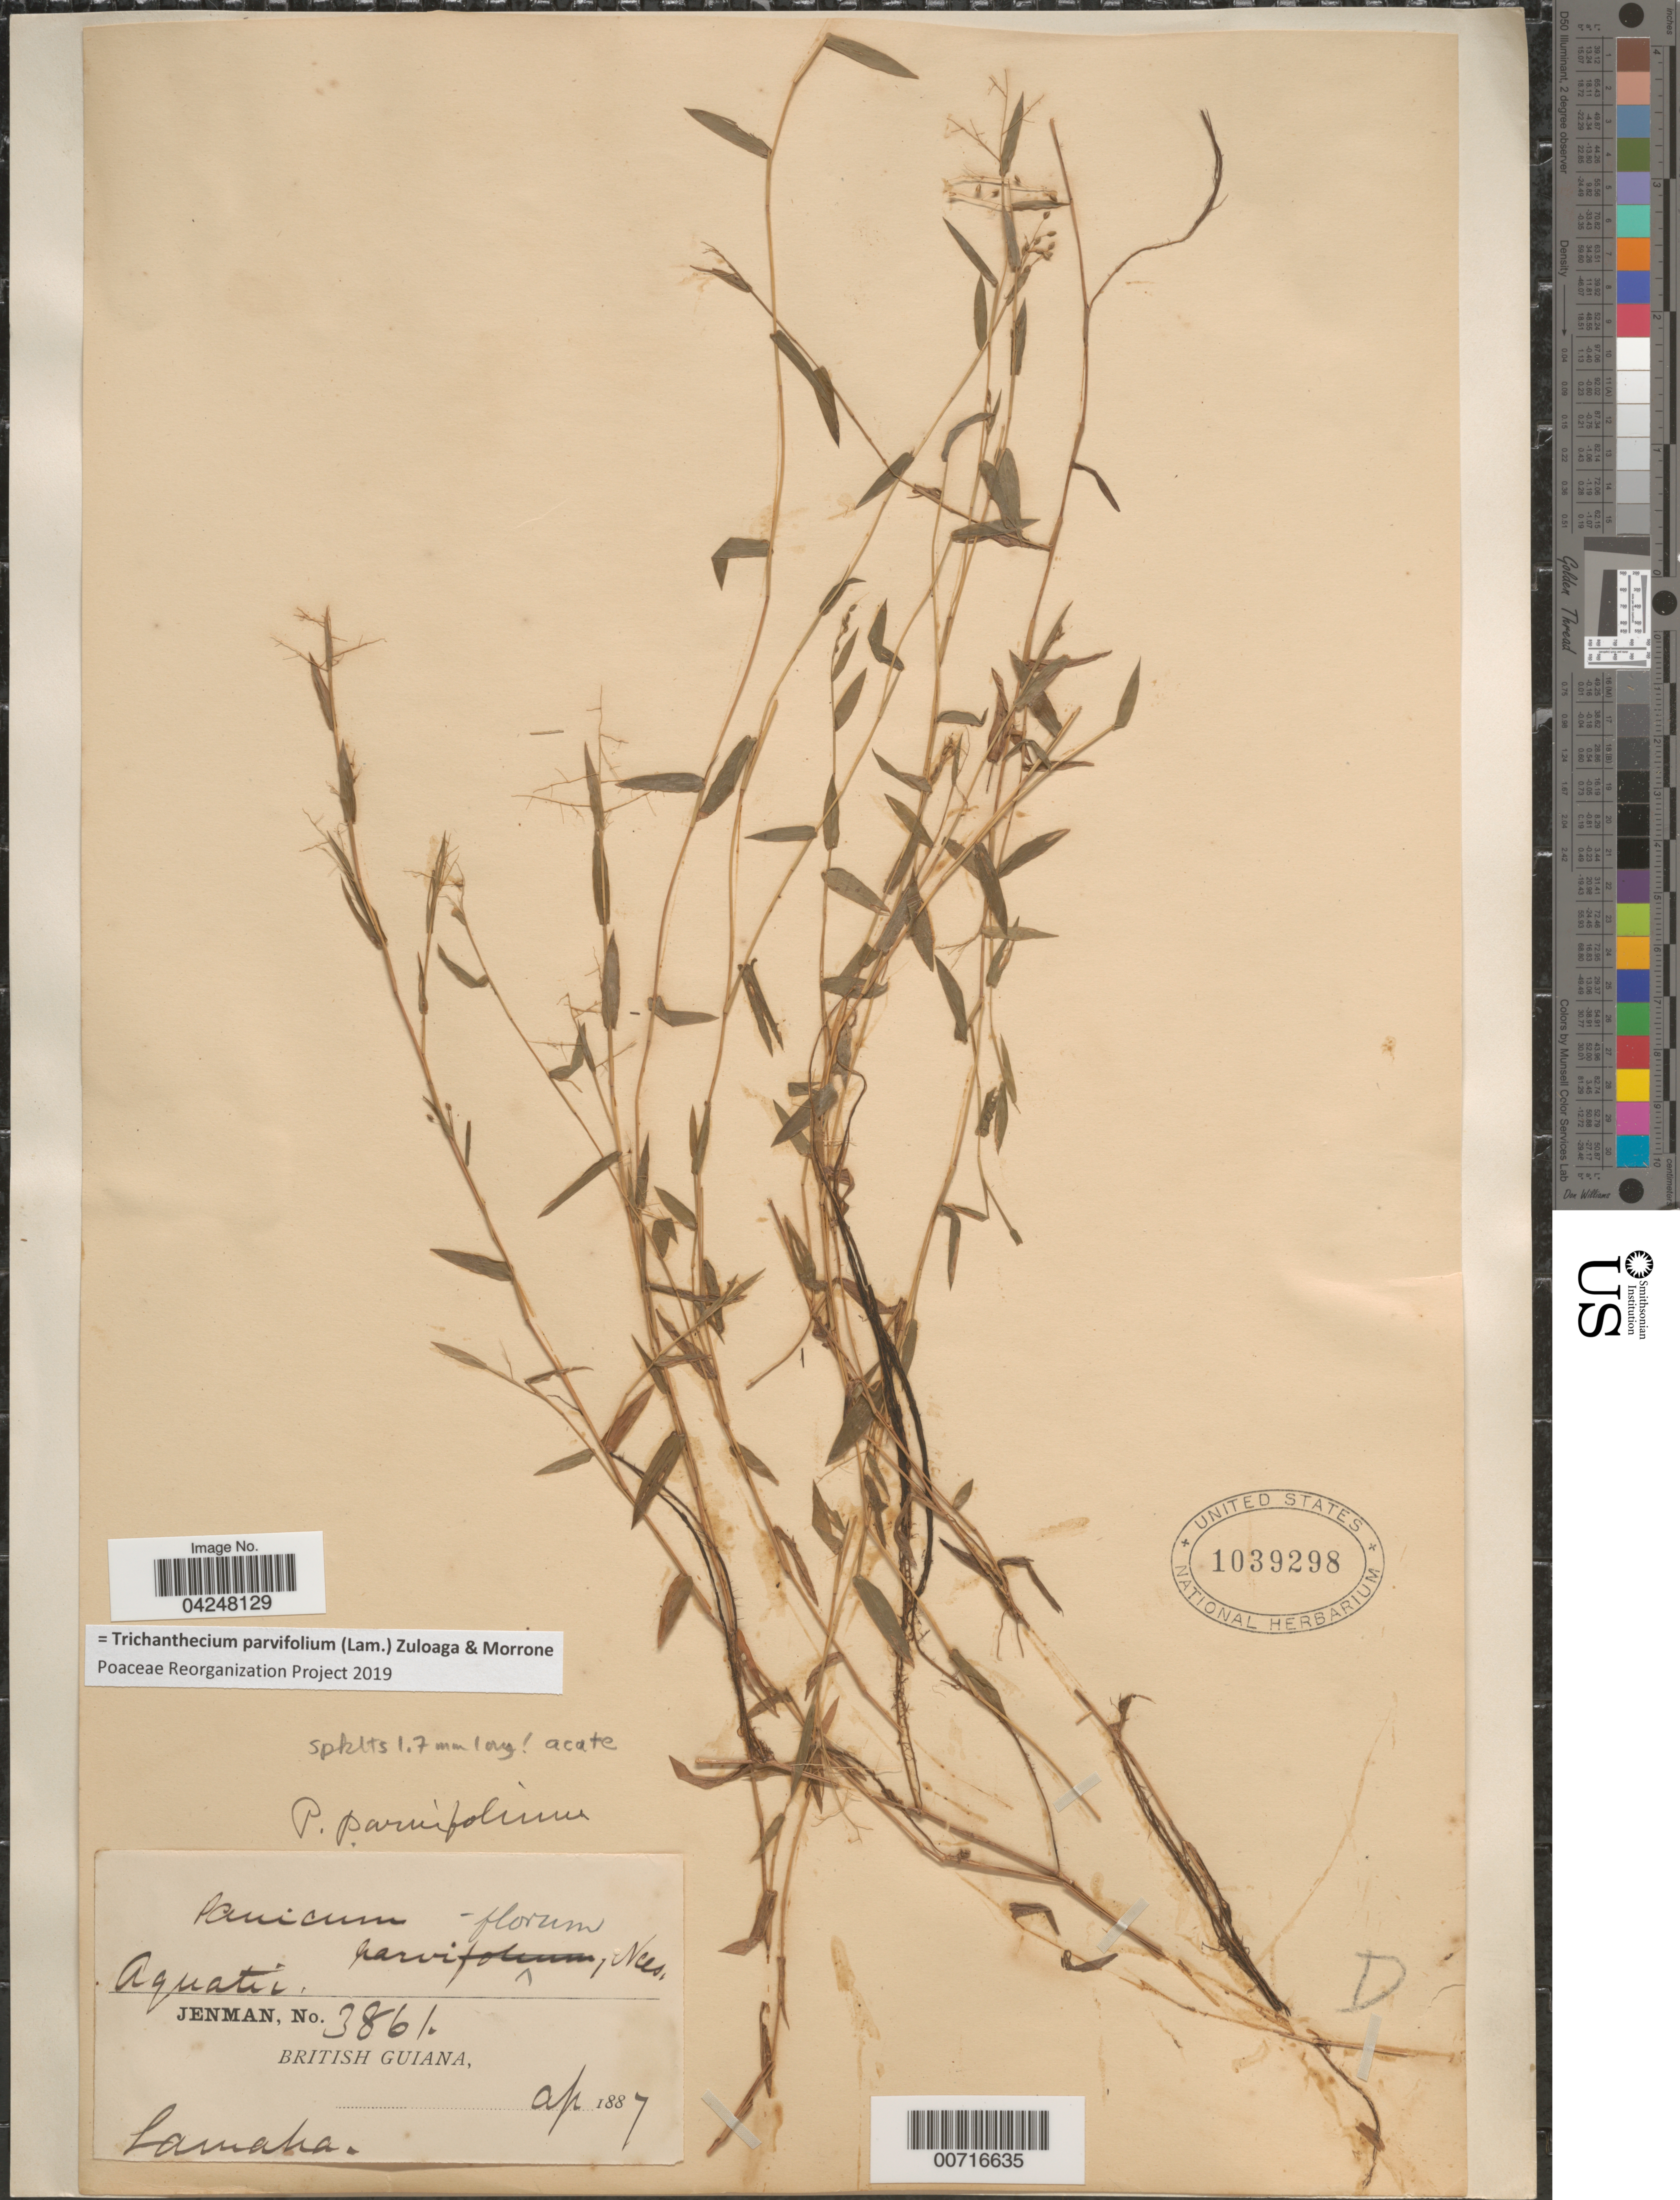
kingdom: Plantae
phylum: Tracheophyta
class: Liliopsida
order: Poales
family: Poaceae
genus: Trichanthecium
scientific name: Trichanthecium parvifolium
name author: (Lam.) Zuloaga & Morrone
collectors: -. Jenman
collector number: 3861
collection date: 1887-04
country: Guyana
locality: British Guiana. Lamaha.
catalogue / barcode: US 1039298